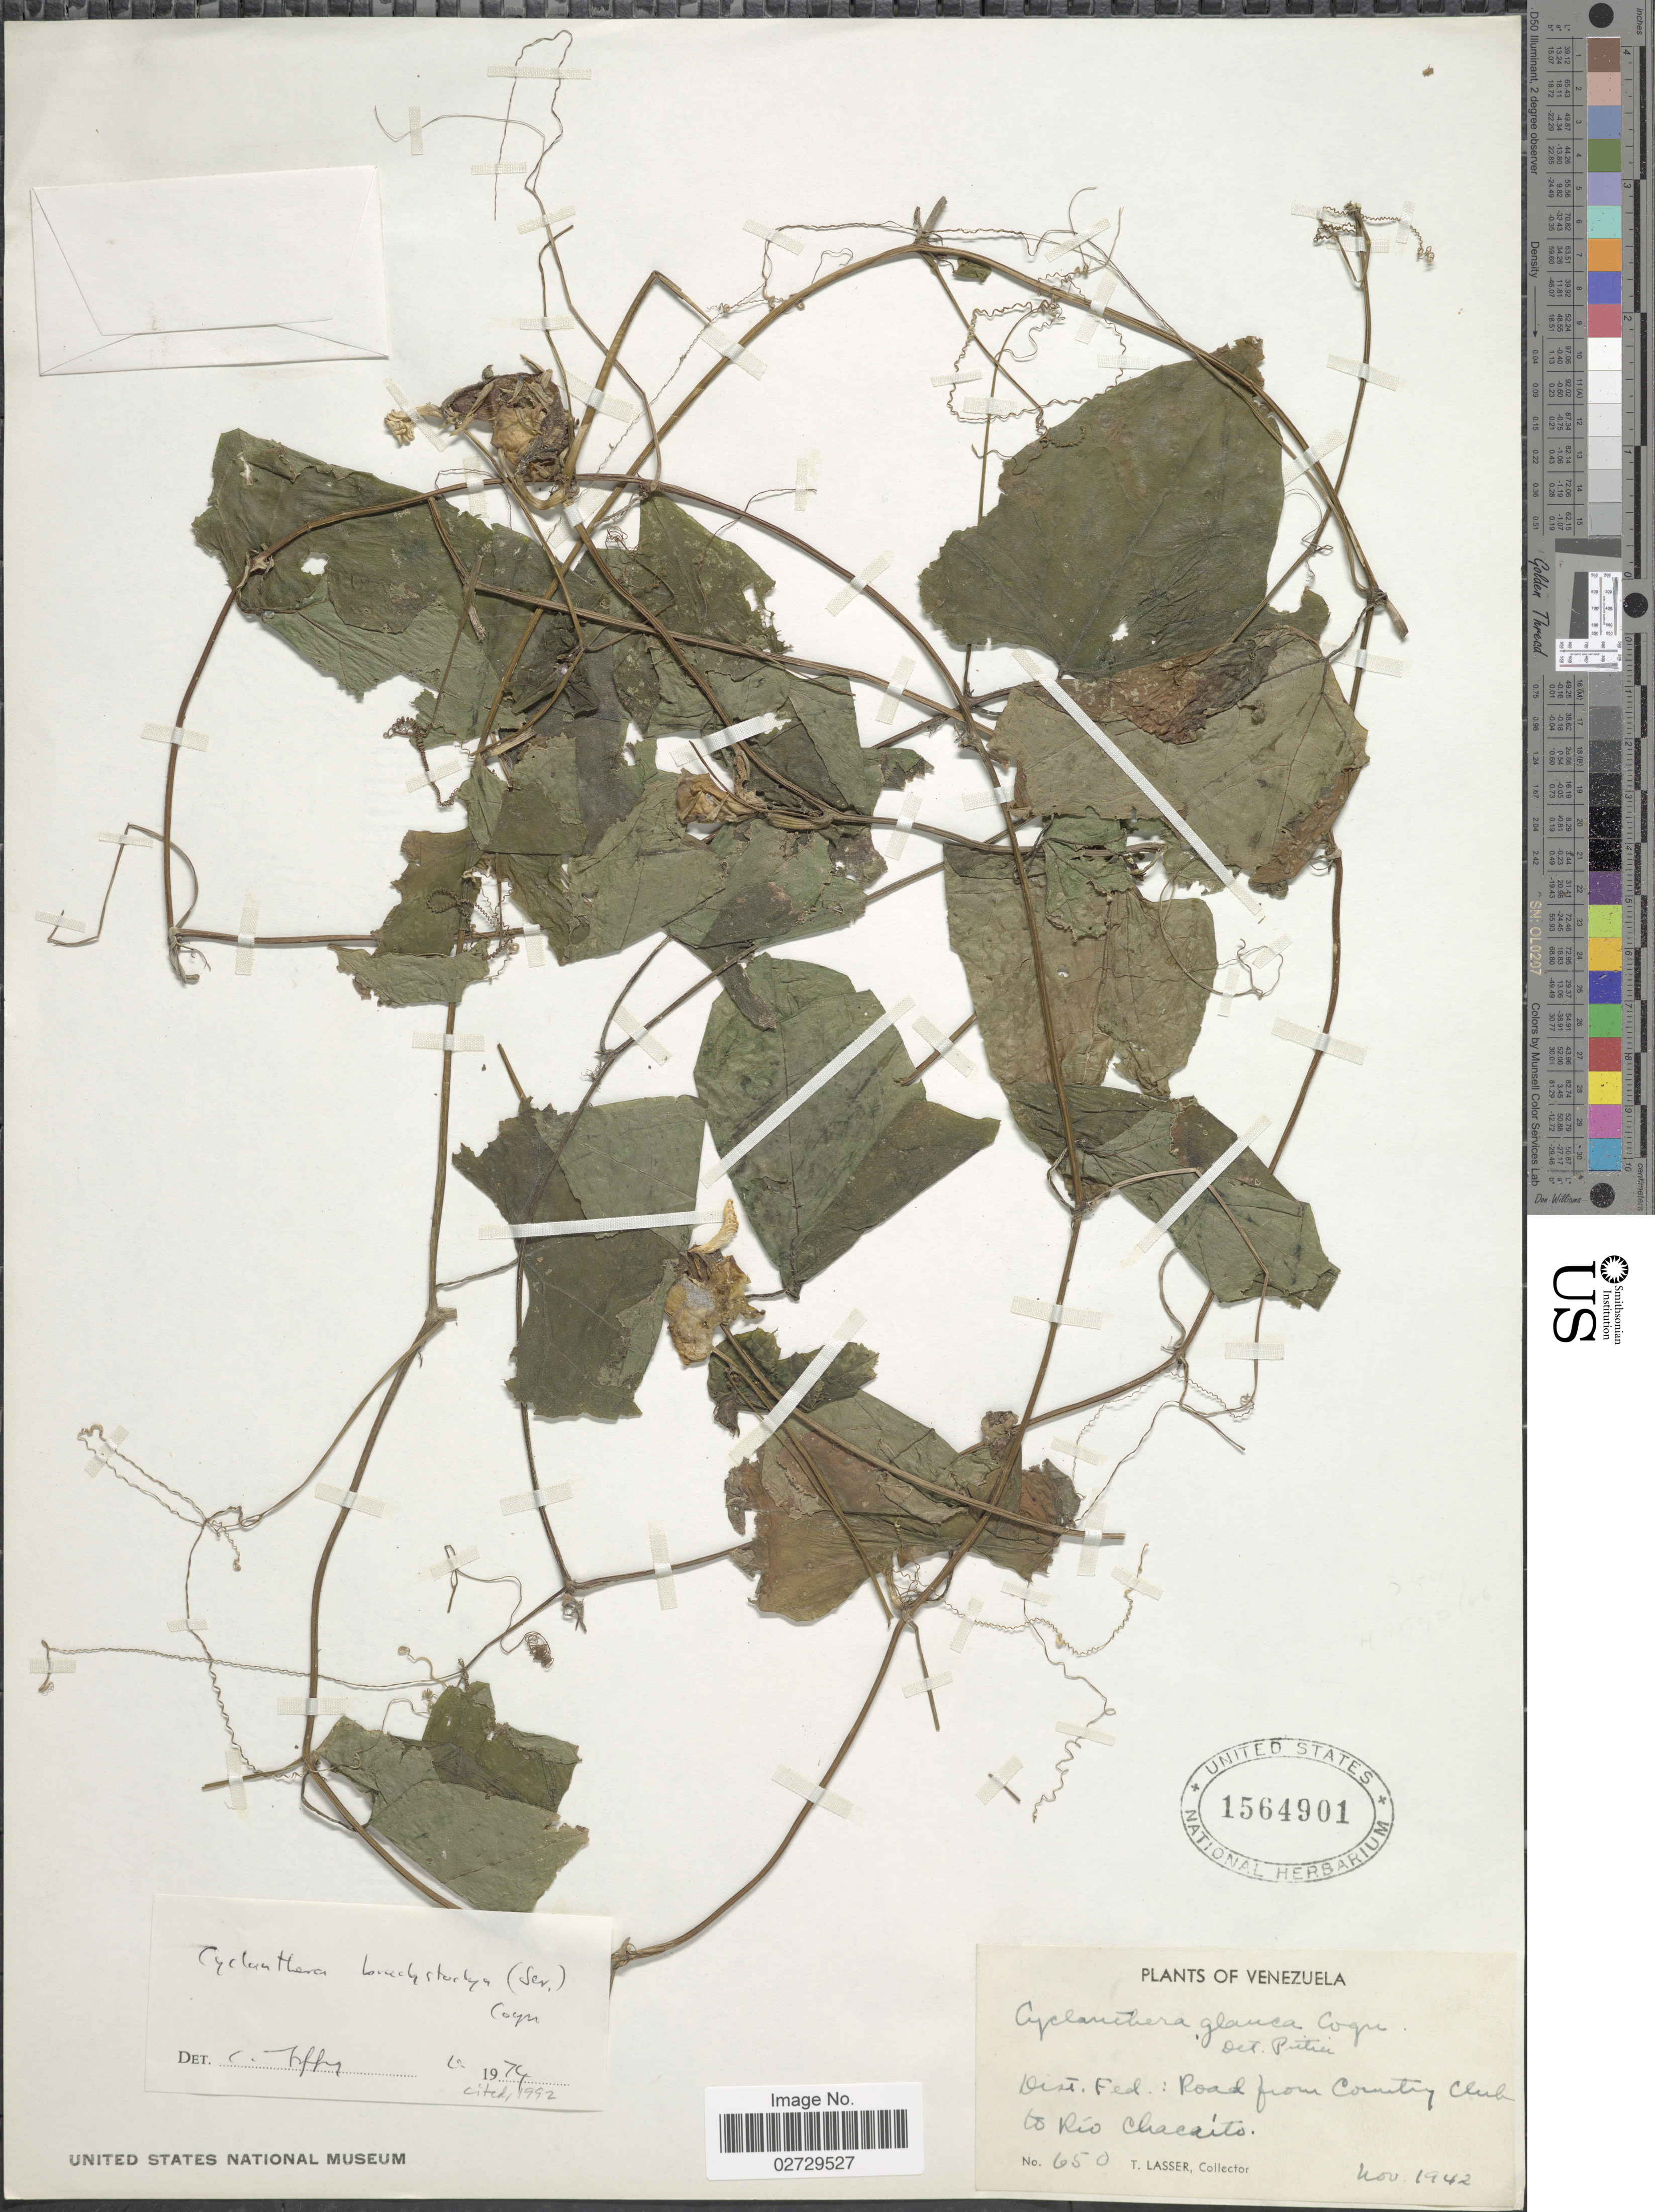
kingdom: Plantae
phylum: Tracheophyta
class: Magnoliopsida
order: Cucurbitales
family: Cucurbitaceae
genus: Cyclanthera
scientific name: Cyclanthera brachystachya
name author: (DC.) Cogn.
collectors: T. Lasser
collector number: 650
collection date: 1942-11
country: Venezuela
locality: Dist. Fed.: Road from Country Club to Rio Chacaito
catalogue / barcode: US 1564901